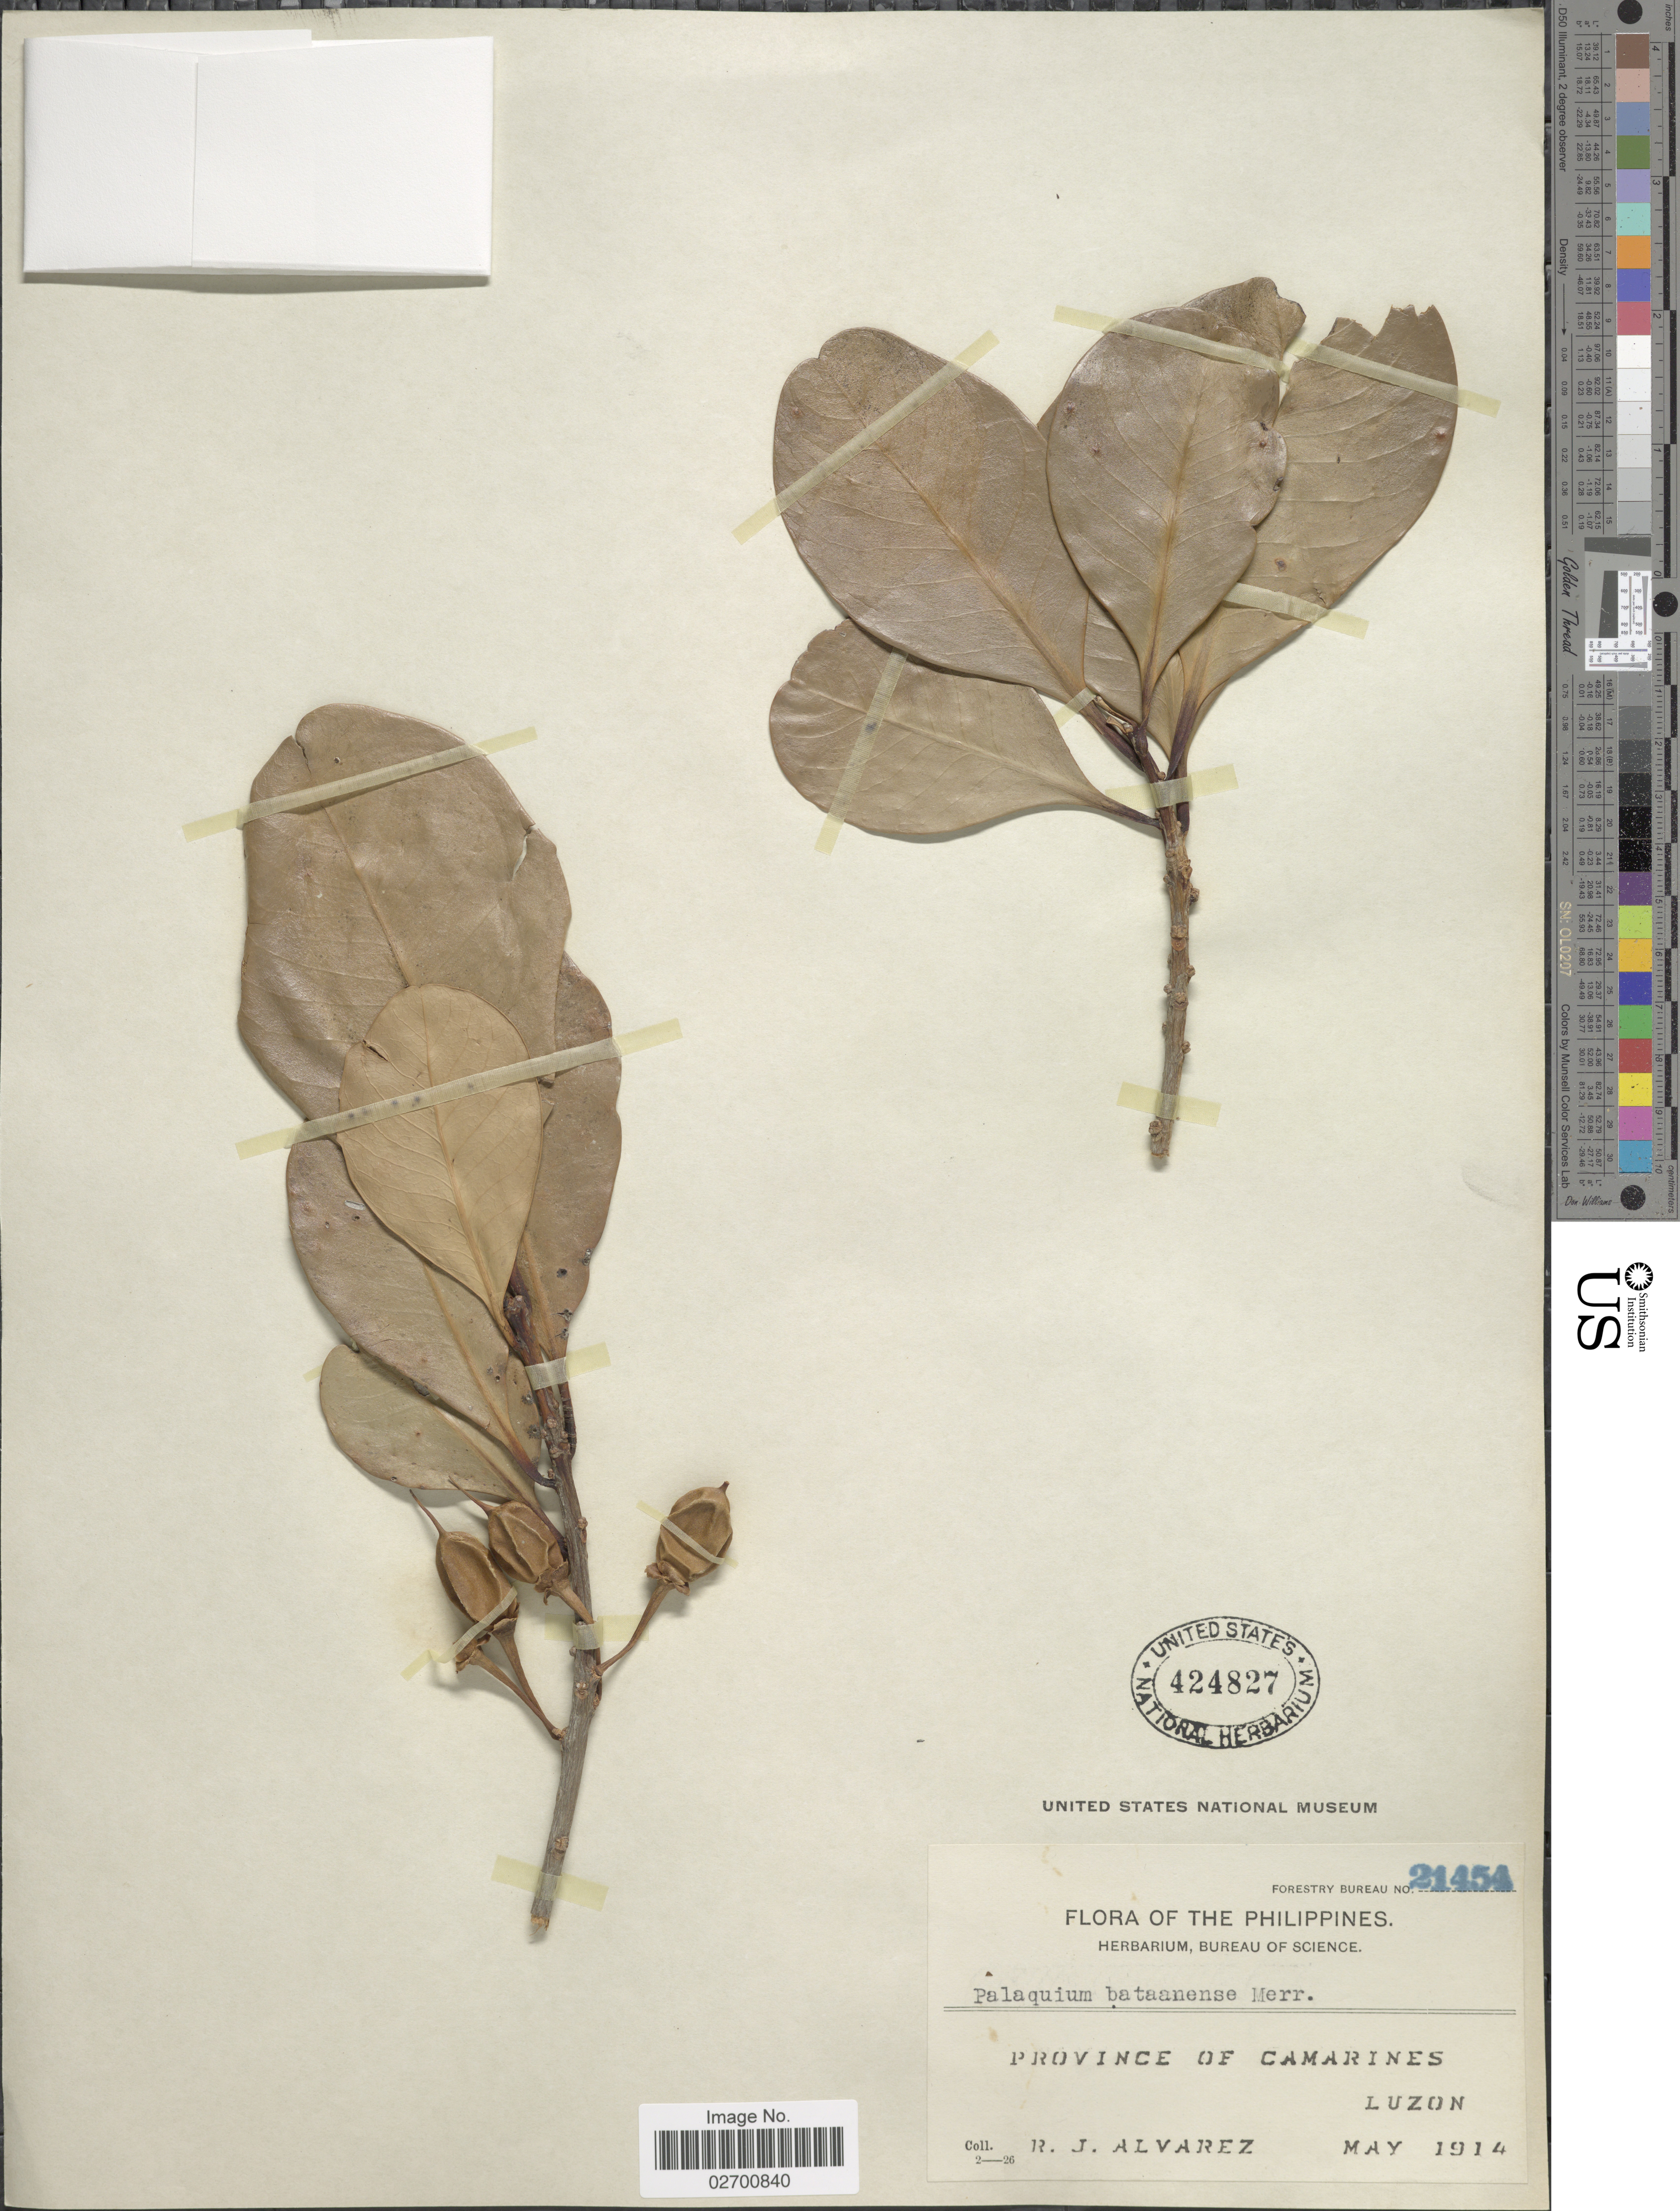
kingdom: Plantae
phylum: Tracheophyta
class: Magnoliopsida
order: Ericales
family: Sapotaceae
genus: Palaquium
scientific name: Palaquium bataanense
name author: Merr.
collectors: R. Alvarez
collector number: Forestry Bureau 21454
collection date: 1914-05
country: Philippines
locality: Province of Camarines, Luzon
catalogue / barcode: US 424827